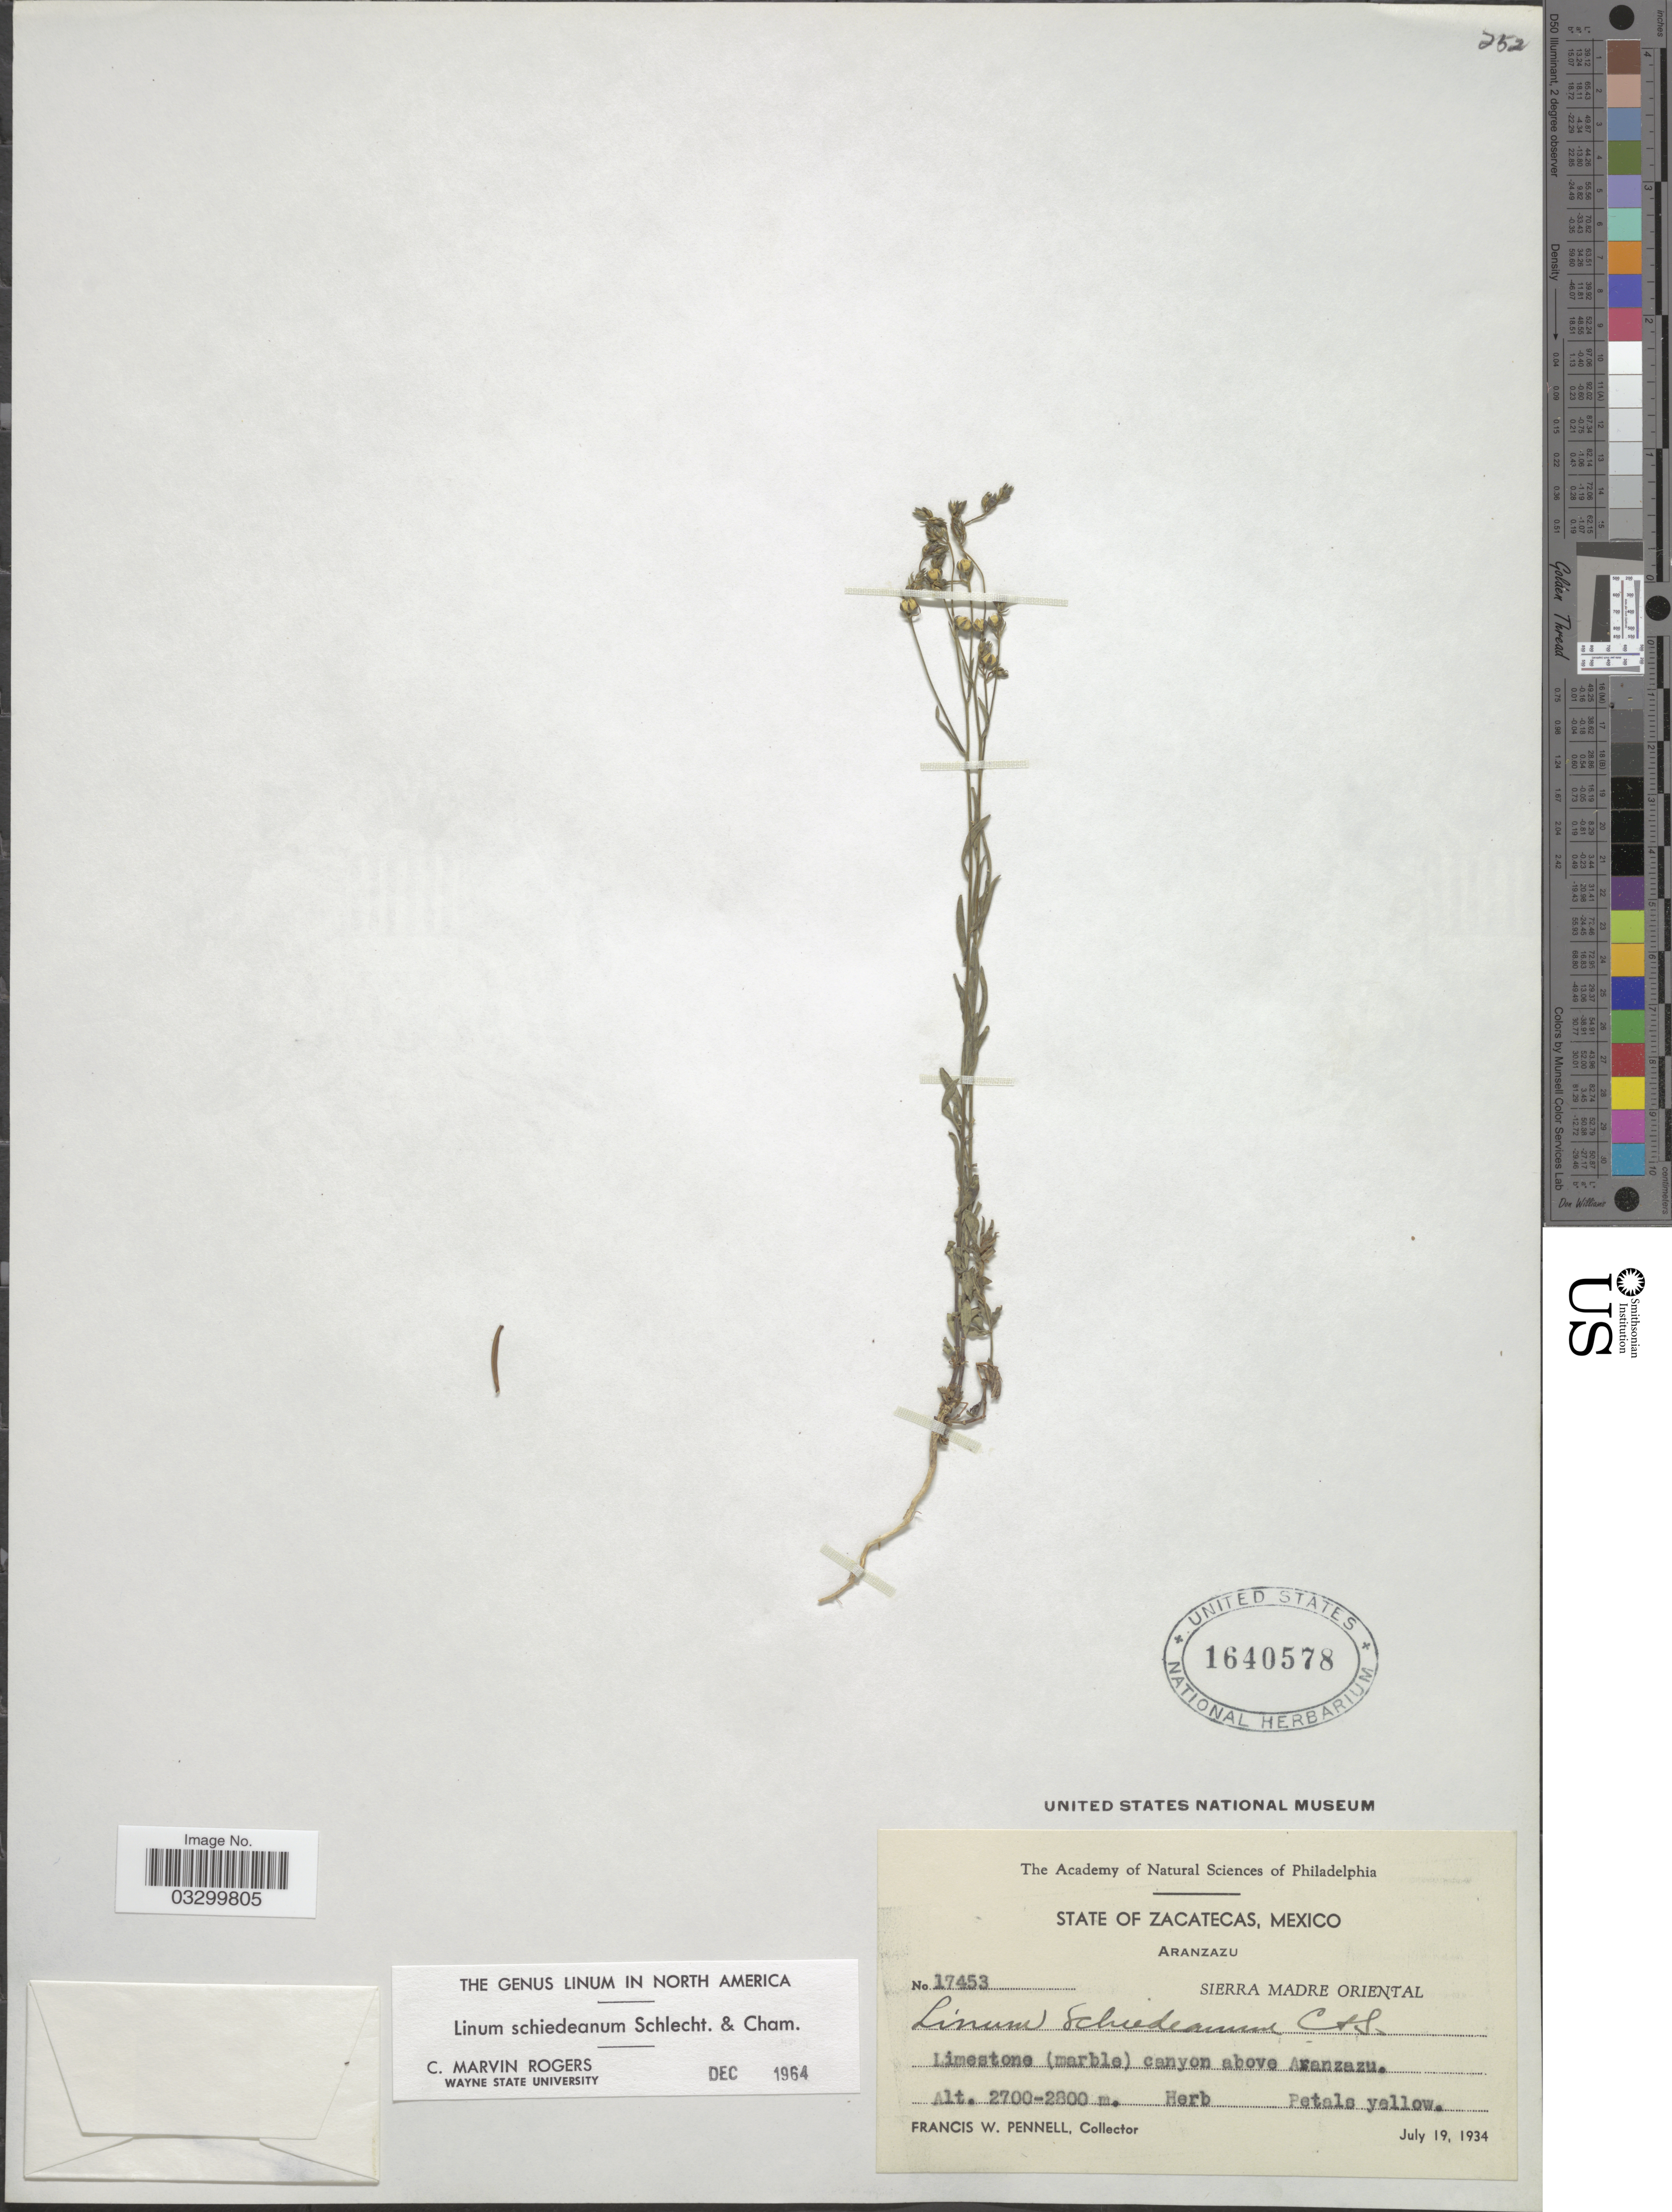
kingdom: Plantae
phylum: Tracheophyta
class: Magnoliopsida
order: Malpighiales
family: Linaceae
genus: Linum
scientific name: Linum schiedeanum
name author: Schltdl. & Cham.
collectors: F. W. Pennell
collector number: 17453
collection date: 1934-07-19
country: Mexico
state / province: Zacatecas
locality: Aranzazu. Sierra Madre Oriental. Canyon above Aranzazu.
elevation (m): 2700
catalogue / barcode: US 1640578